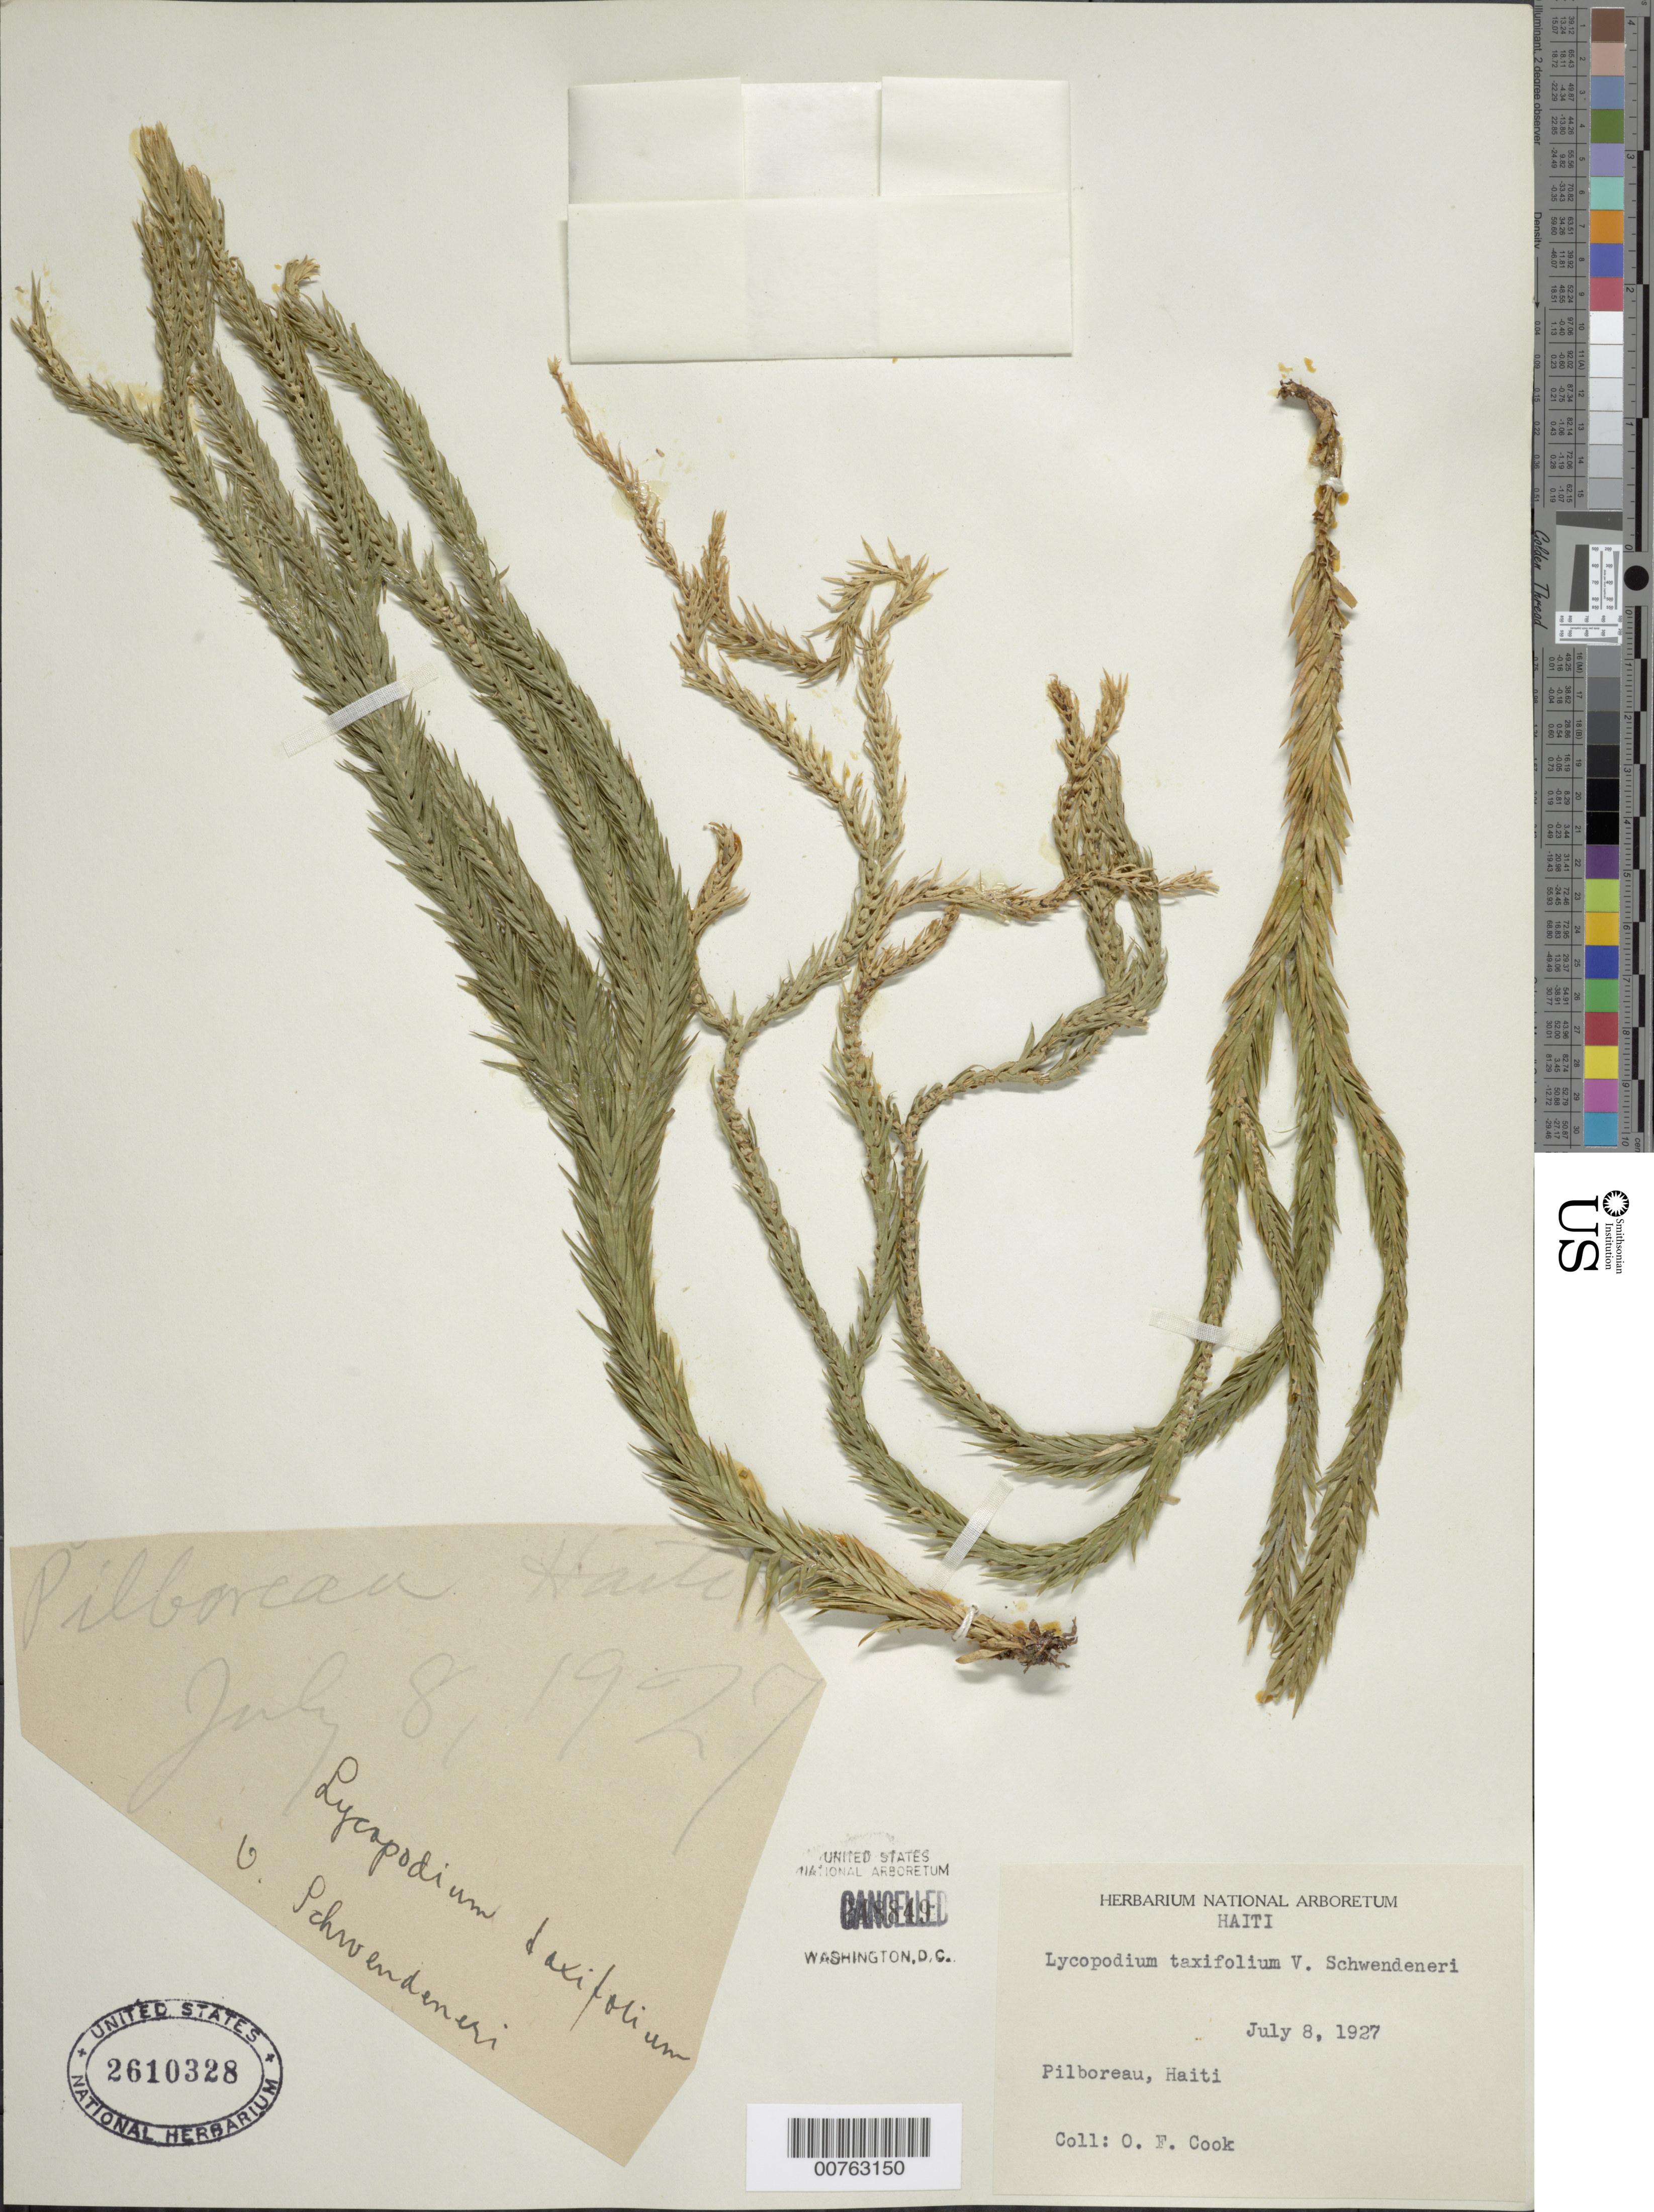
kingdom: Plantae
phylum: Tracheophyta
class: Lycopodiopsida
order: Lycopodiales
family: Lycopodiaceae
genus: Phlegmariurus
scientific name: Phlegmariurus taxifolius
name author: (Sw.) Á. Löve & D. Löve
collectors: O. F. Cook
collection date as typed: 08 Jul 1927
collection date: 1927-07-08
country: Haiti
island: Hispaniola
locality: Pilboreau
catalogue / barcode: US 2610328